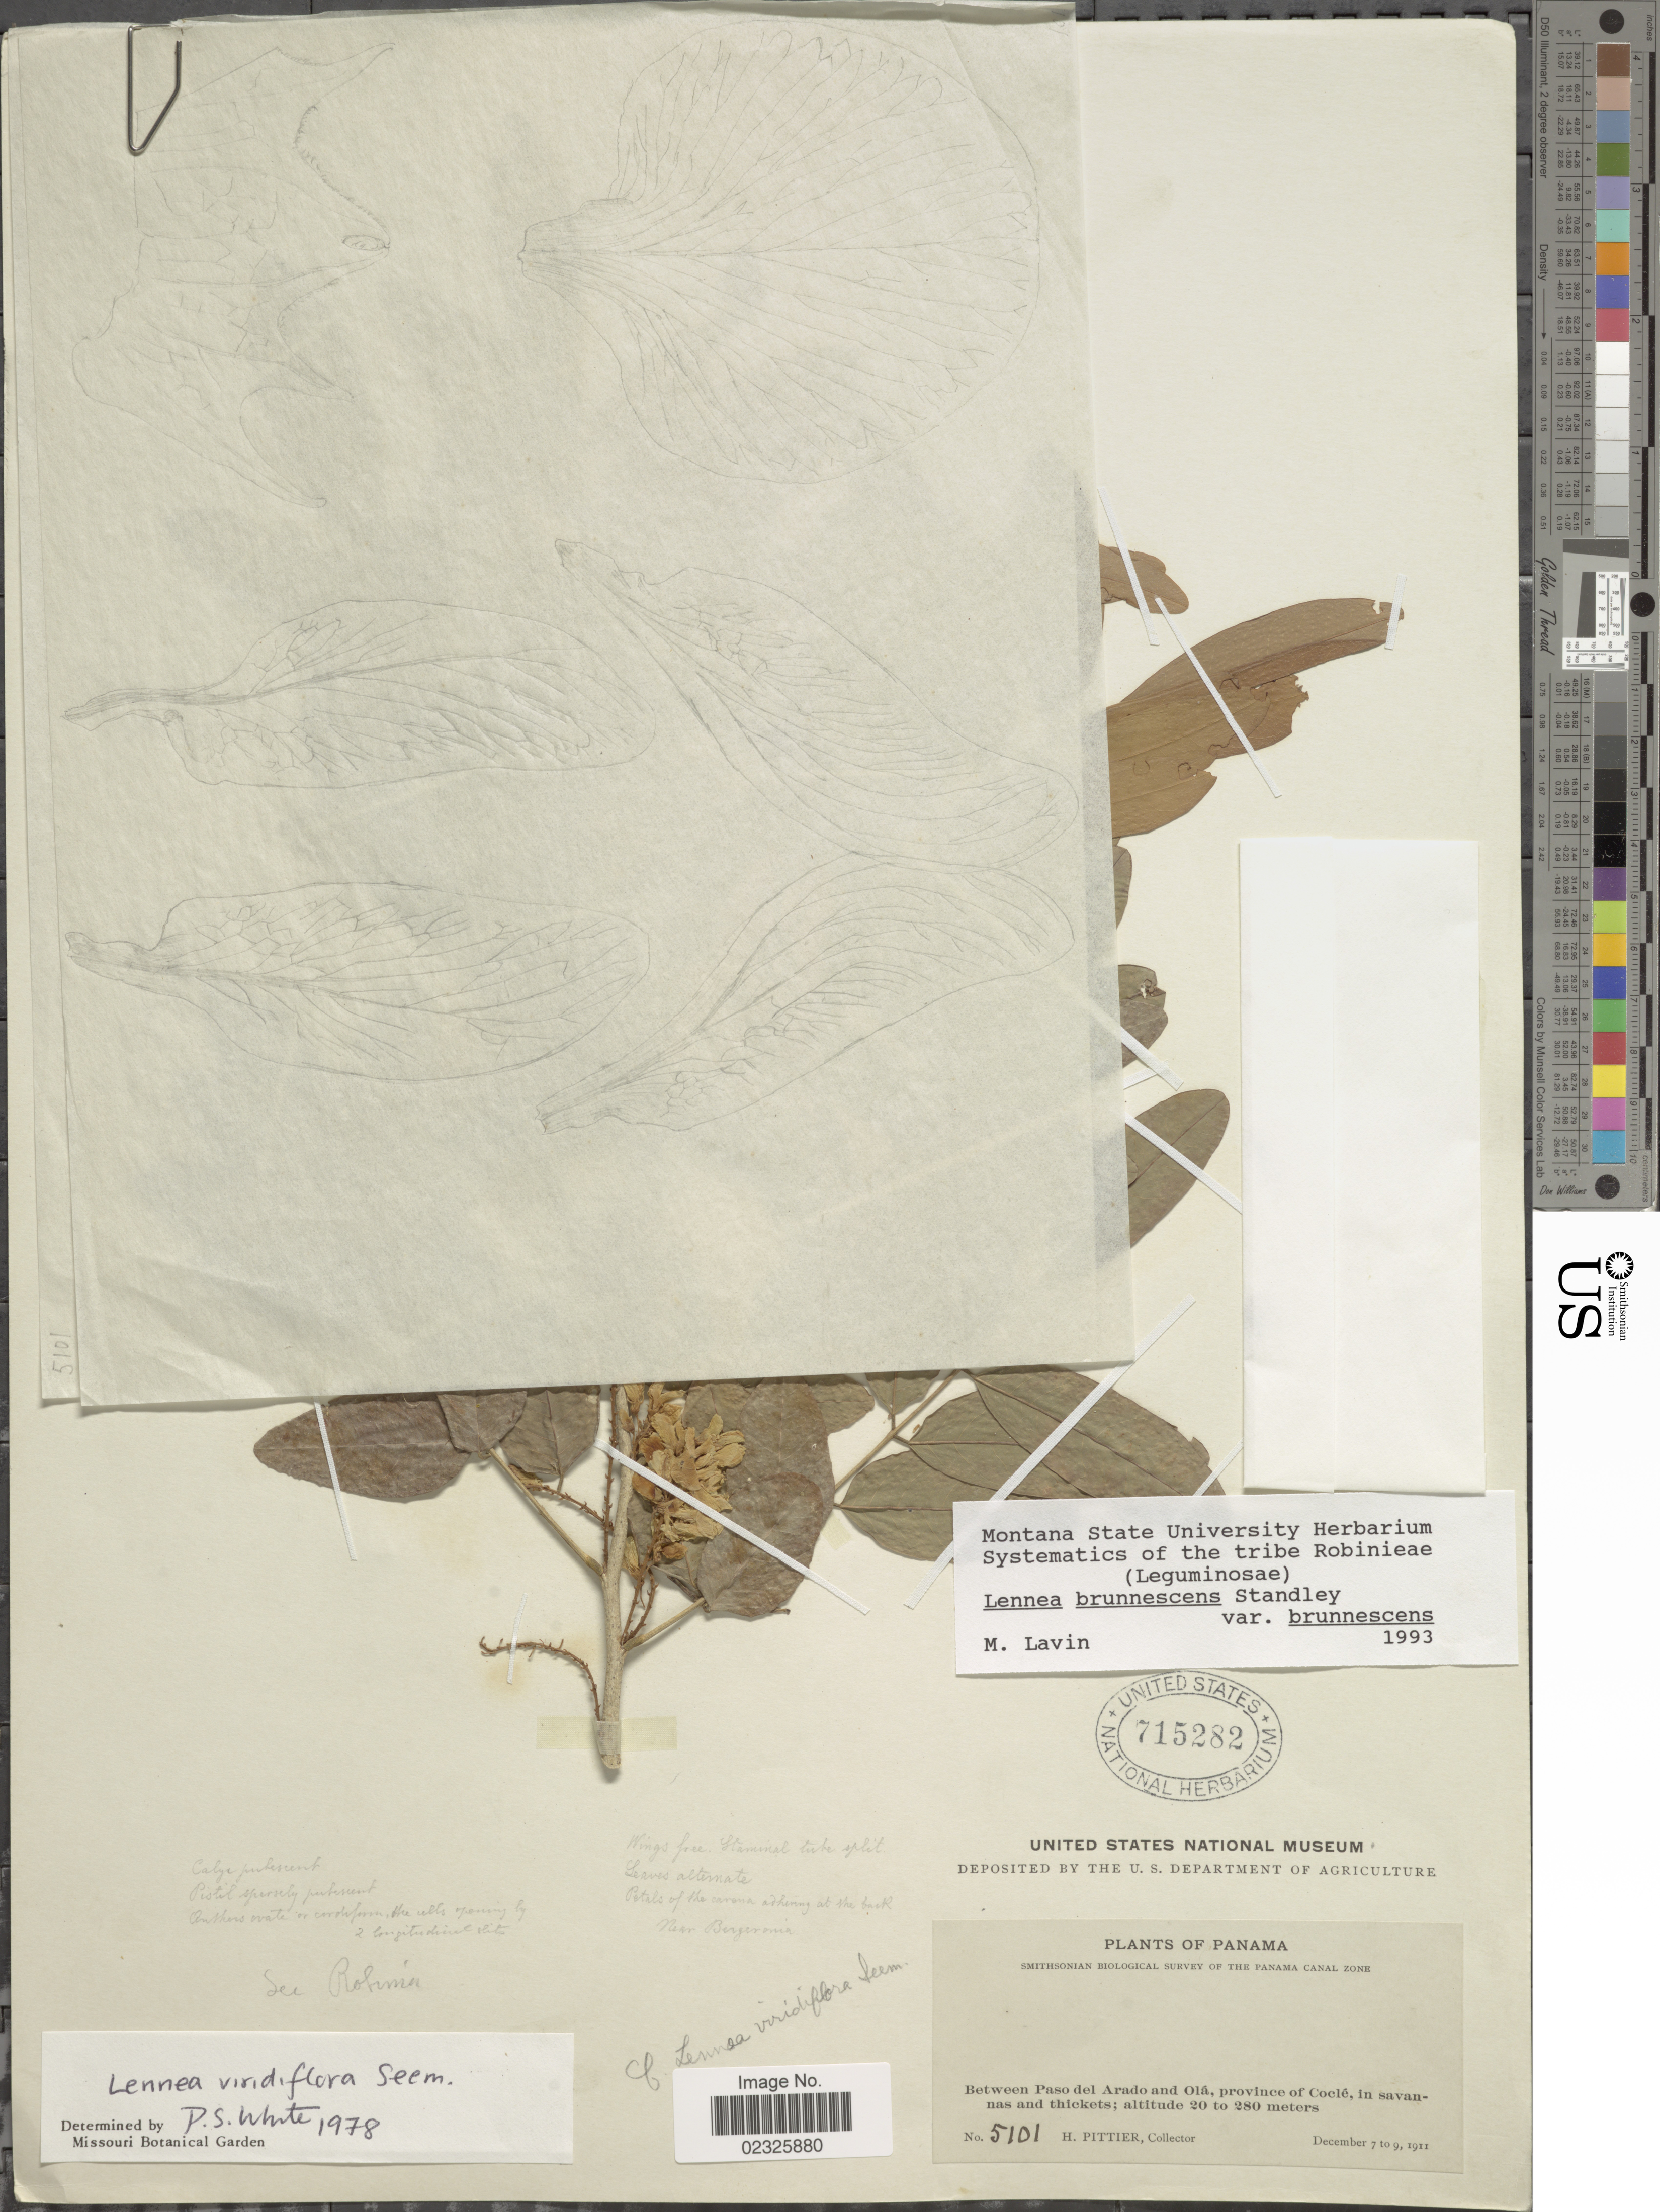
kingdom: Plantae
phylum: Tracheophyta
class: Magnoliopsida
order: Fabales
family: Fabaceae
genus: Lennea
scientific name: Lennea brunnescens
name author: Standl.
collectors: H. F. Pittier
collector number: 5101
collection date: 1911-12-07/1911-12-09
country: Panama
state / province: Colón / Panamá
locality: The Panama Canal Zone, between Paso del Arado and Ola, province of Cocle, in savannas and thickets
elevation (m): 20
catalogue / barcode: US 715282